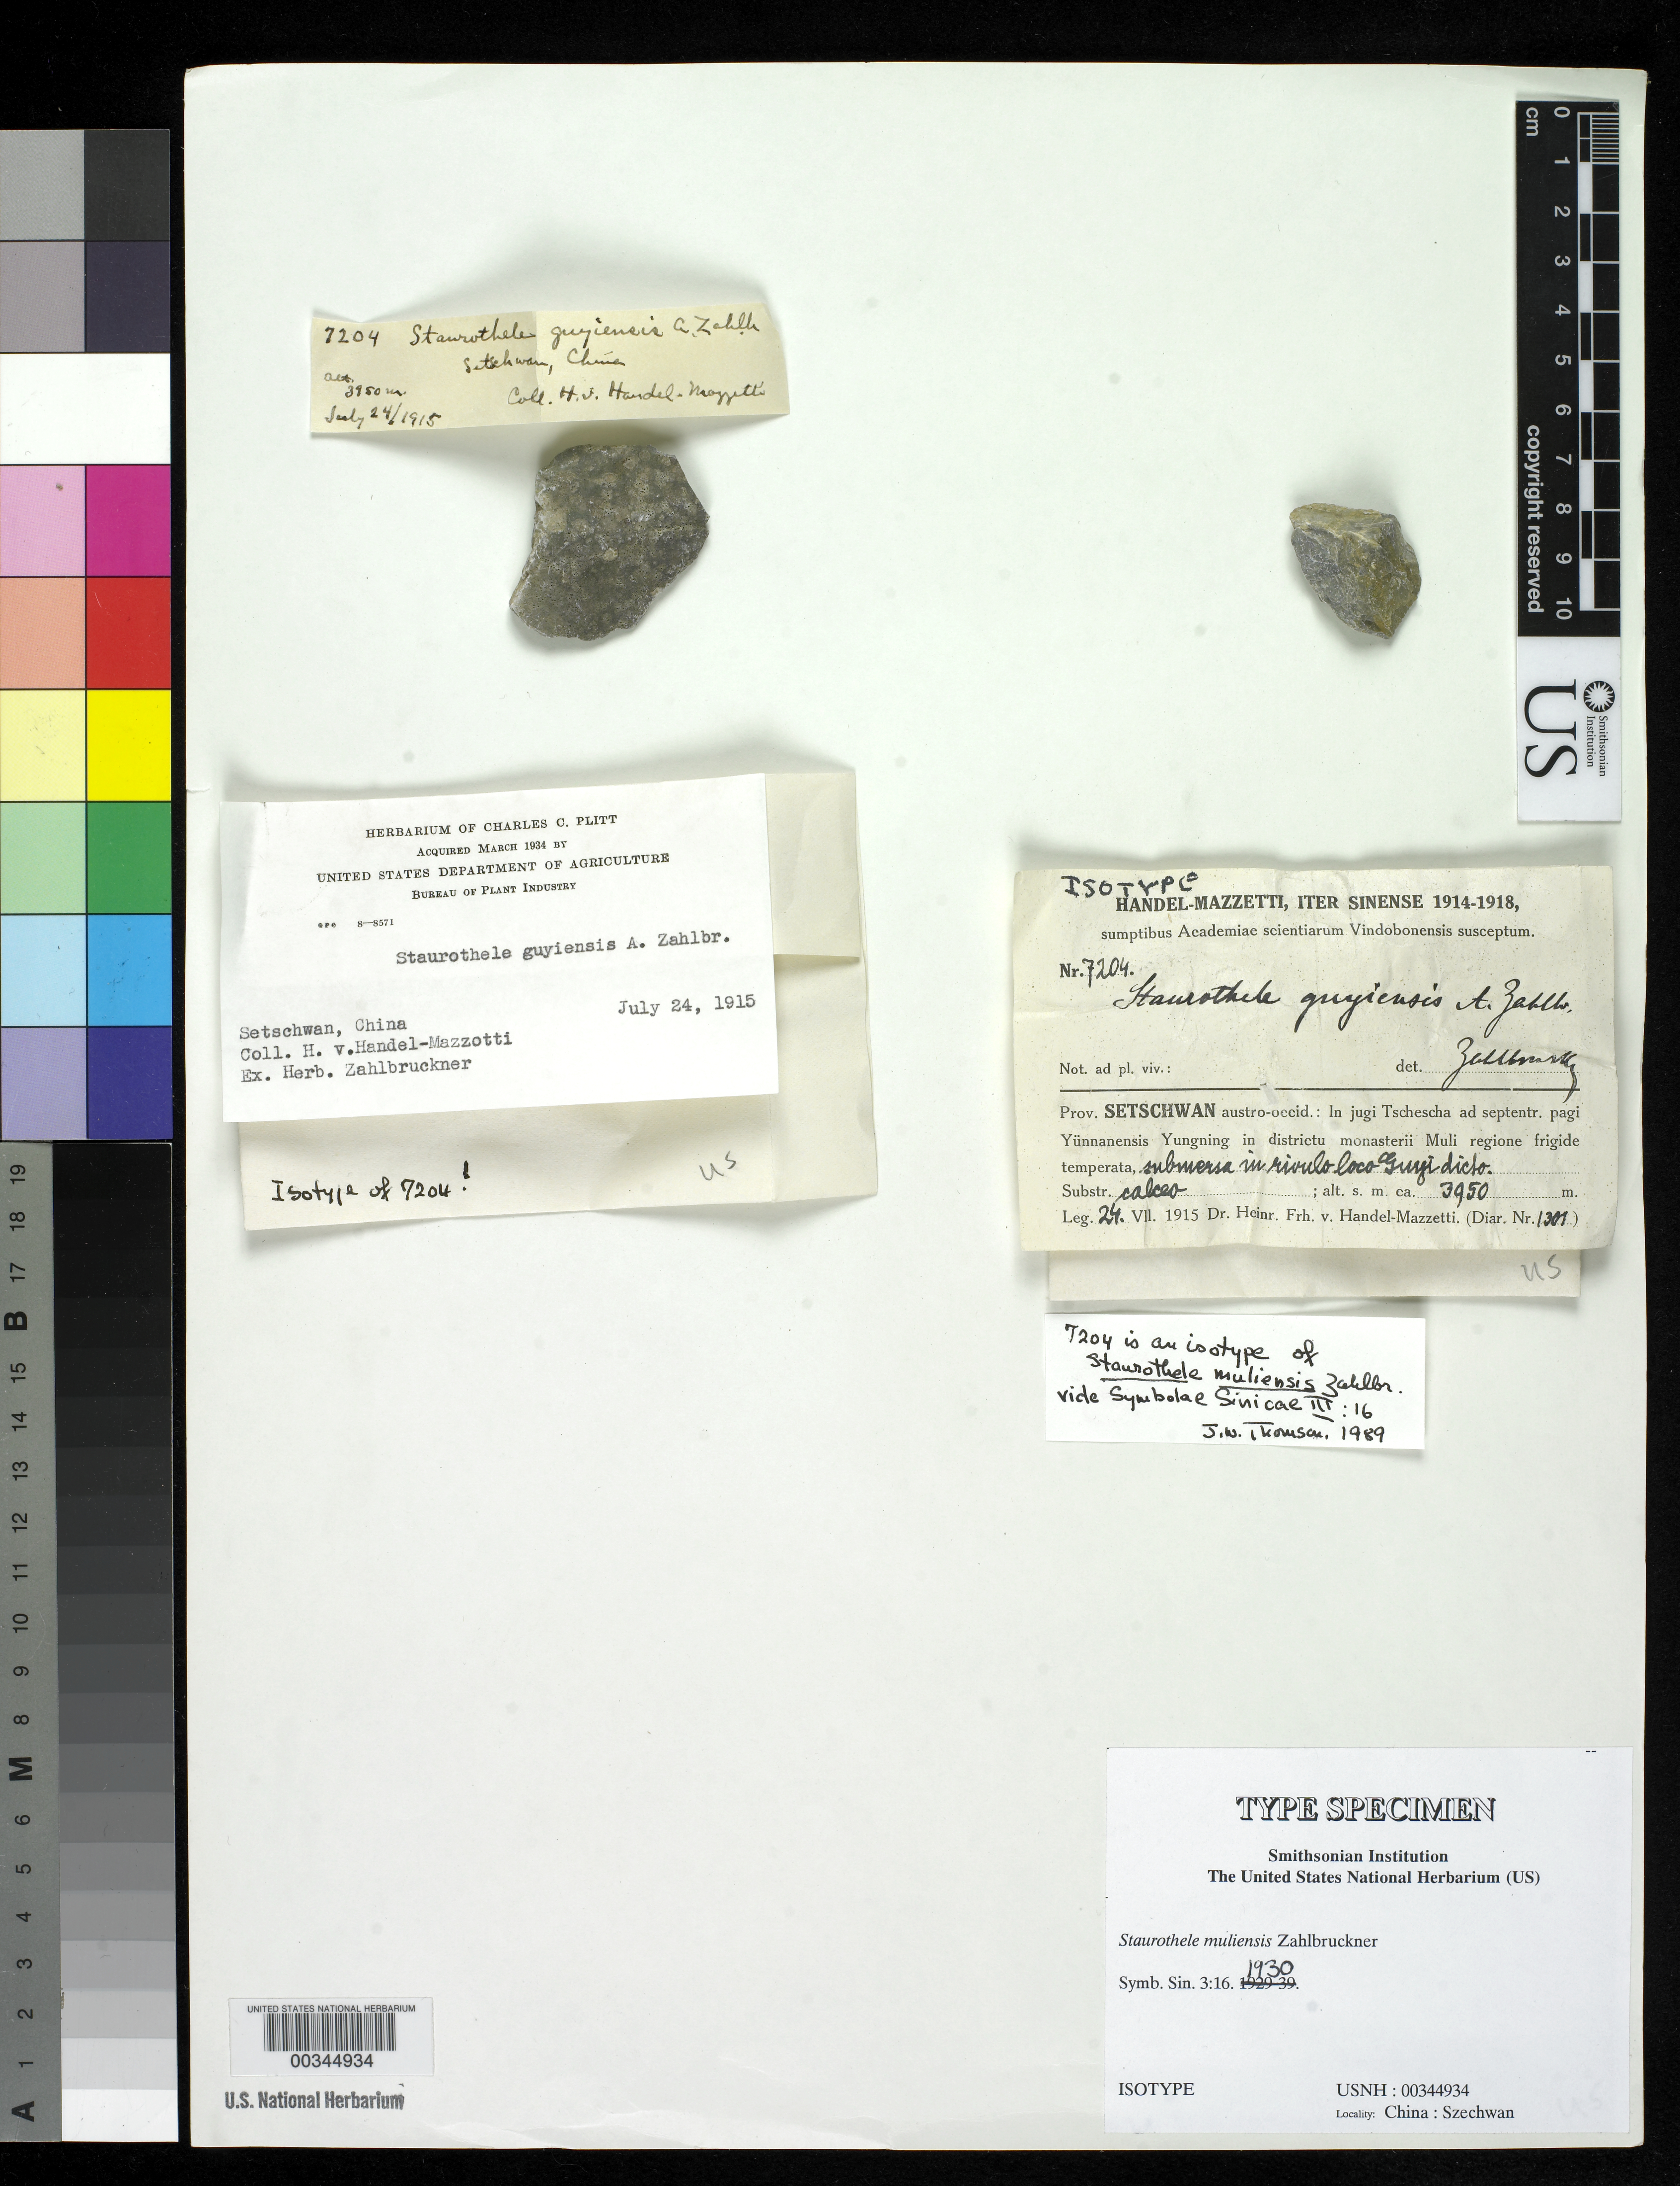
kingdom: Fungi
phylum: Ascomycota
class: Eurotiomycetes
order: Verrucariales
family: Verrucariaceae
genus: Staurothele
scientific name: Staurothele muliensis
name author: Zahlbr. in Hand.-Mazz.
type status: Isotype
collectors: H. Handel-Mazzetti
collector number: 7204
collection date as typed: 24 Jul 1915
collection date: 1915-07-24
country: China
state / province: Sichuan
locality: SW, Jugi Tschecha ad septentr. pagi Yunnanensis Yungning in districtu Monstyerii [monasterii?] Muli regione frigide temperata. [SW, Tschecha Mtn. Ridge, to the N of the Yungning Dist. of Yunnan in the Muli (mon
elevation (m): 3950